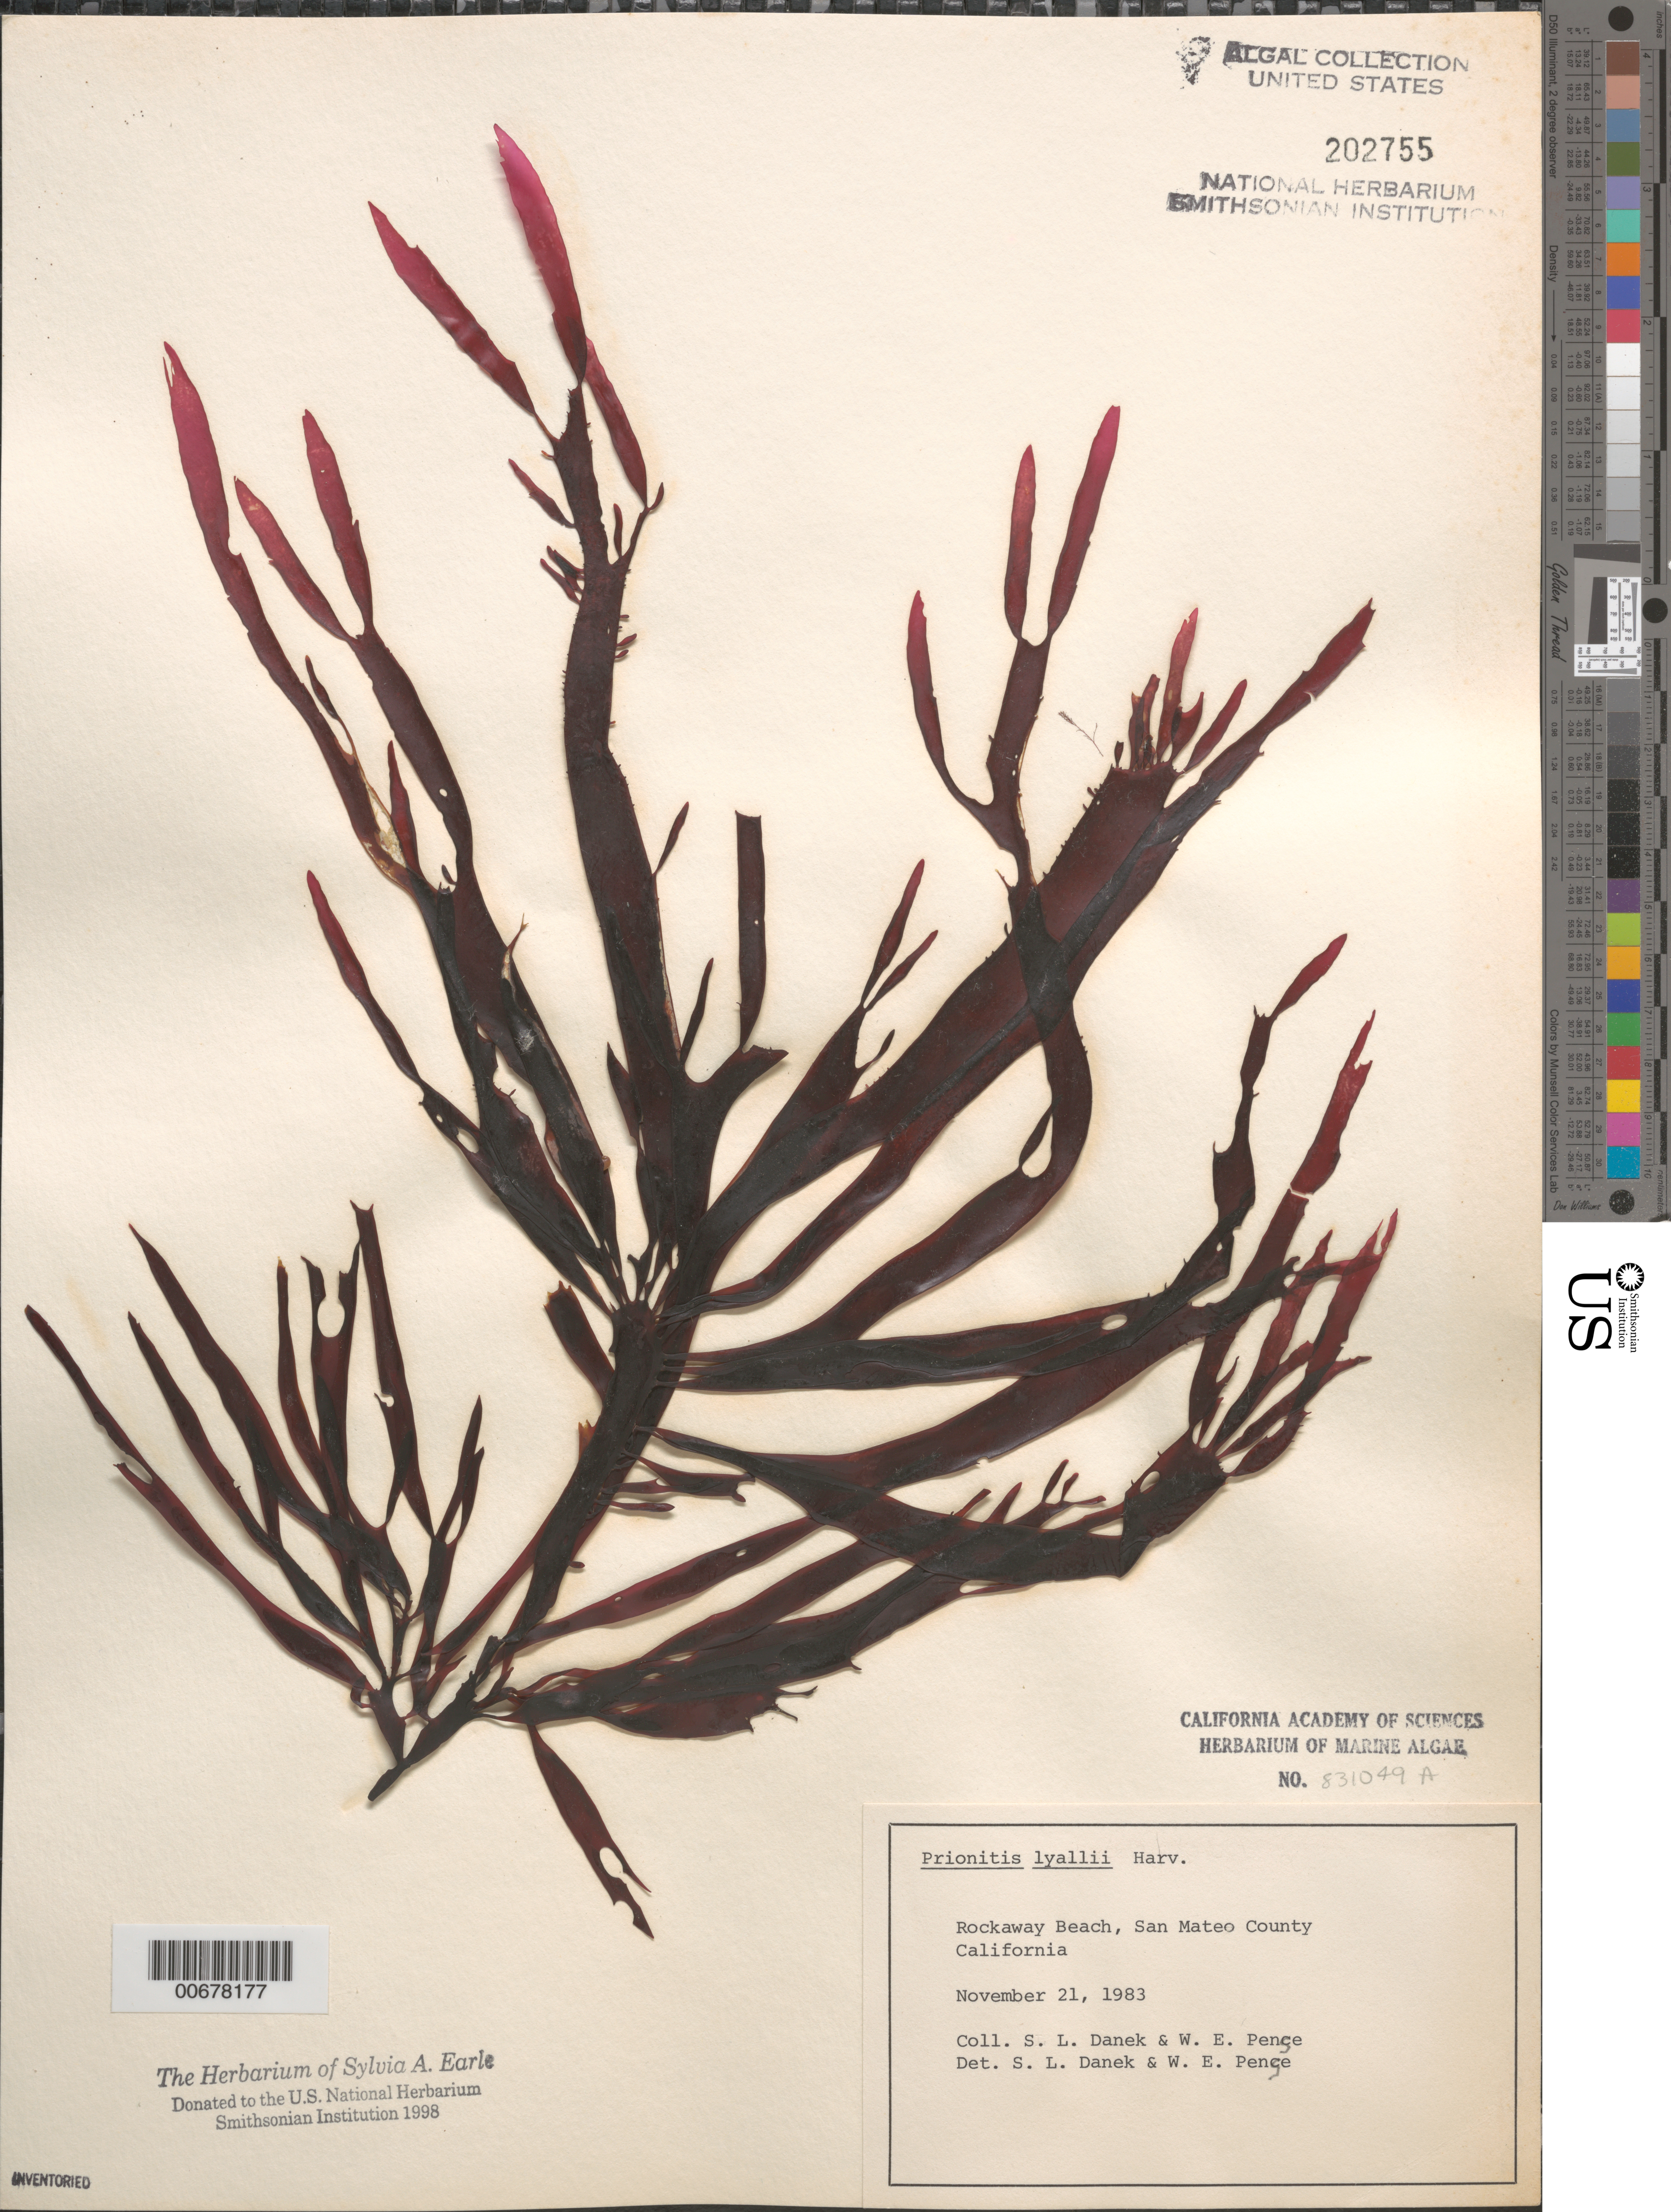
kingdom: Plantae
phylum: Rhodophyta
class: Florideophyceae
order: Cryptonemiales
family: Cryptonemiaceae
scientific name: Prionitis sternbergii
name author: (C. Agardh) J. Agardh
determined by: Algae name updating Project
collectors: S. Danek & W. Pense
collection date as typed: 21 Nov 1983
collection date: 1983-11-21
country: United States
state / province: California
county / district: San Mateo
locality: Rockaway Beach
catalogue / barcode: US 202755